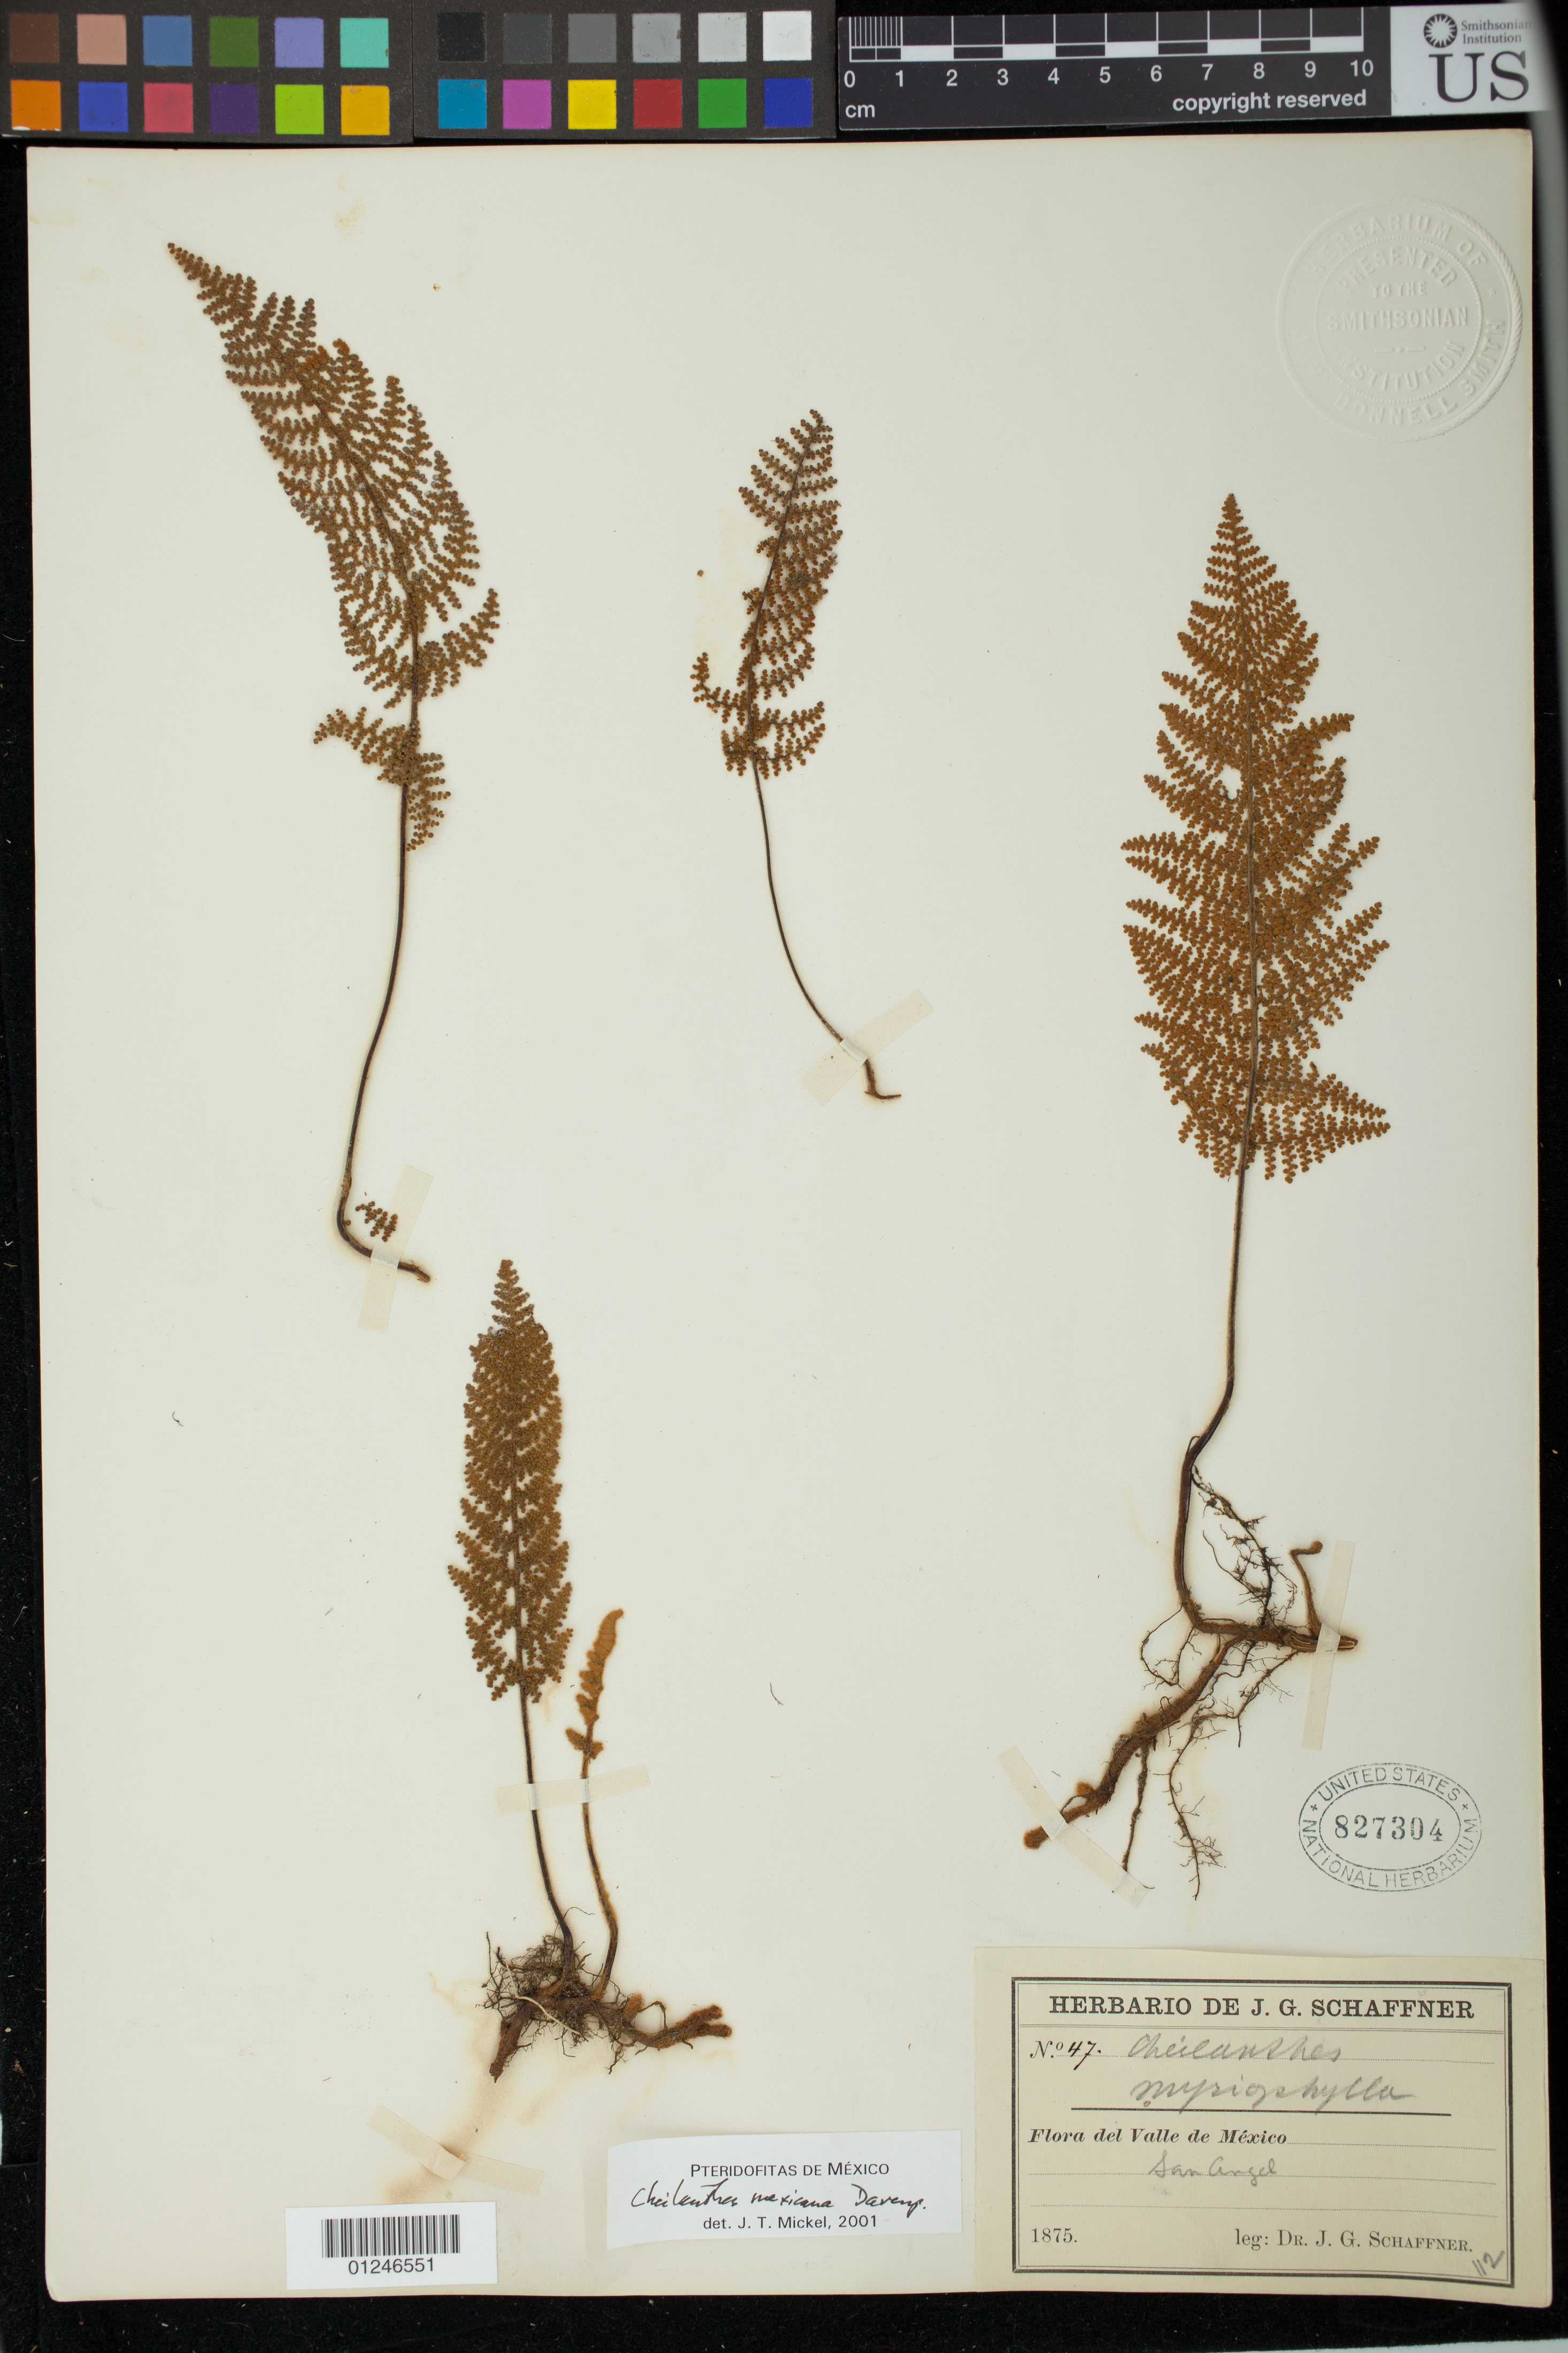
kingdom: Plantae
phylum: Tracheophyta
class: Polypodiopsida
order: Polypodiales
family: Pteridaceae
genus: Myriopteris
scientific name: Myriopteris mexicana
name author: (Davenp.) Grusz & Windham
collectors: J. G. Schaffner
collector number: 47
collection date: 1875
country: Mexico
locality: Del Valle de México, San Angel.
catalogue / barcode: US 827304